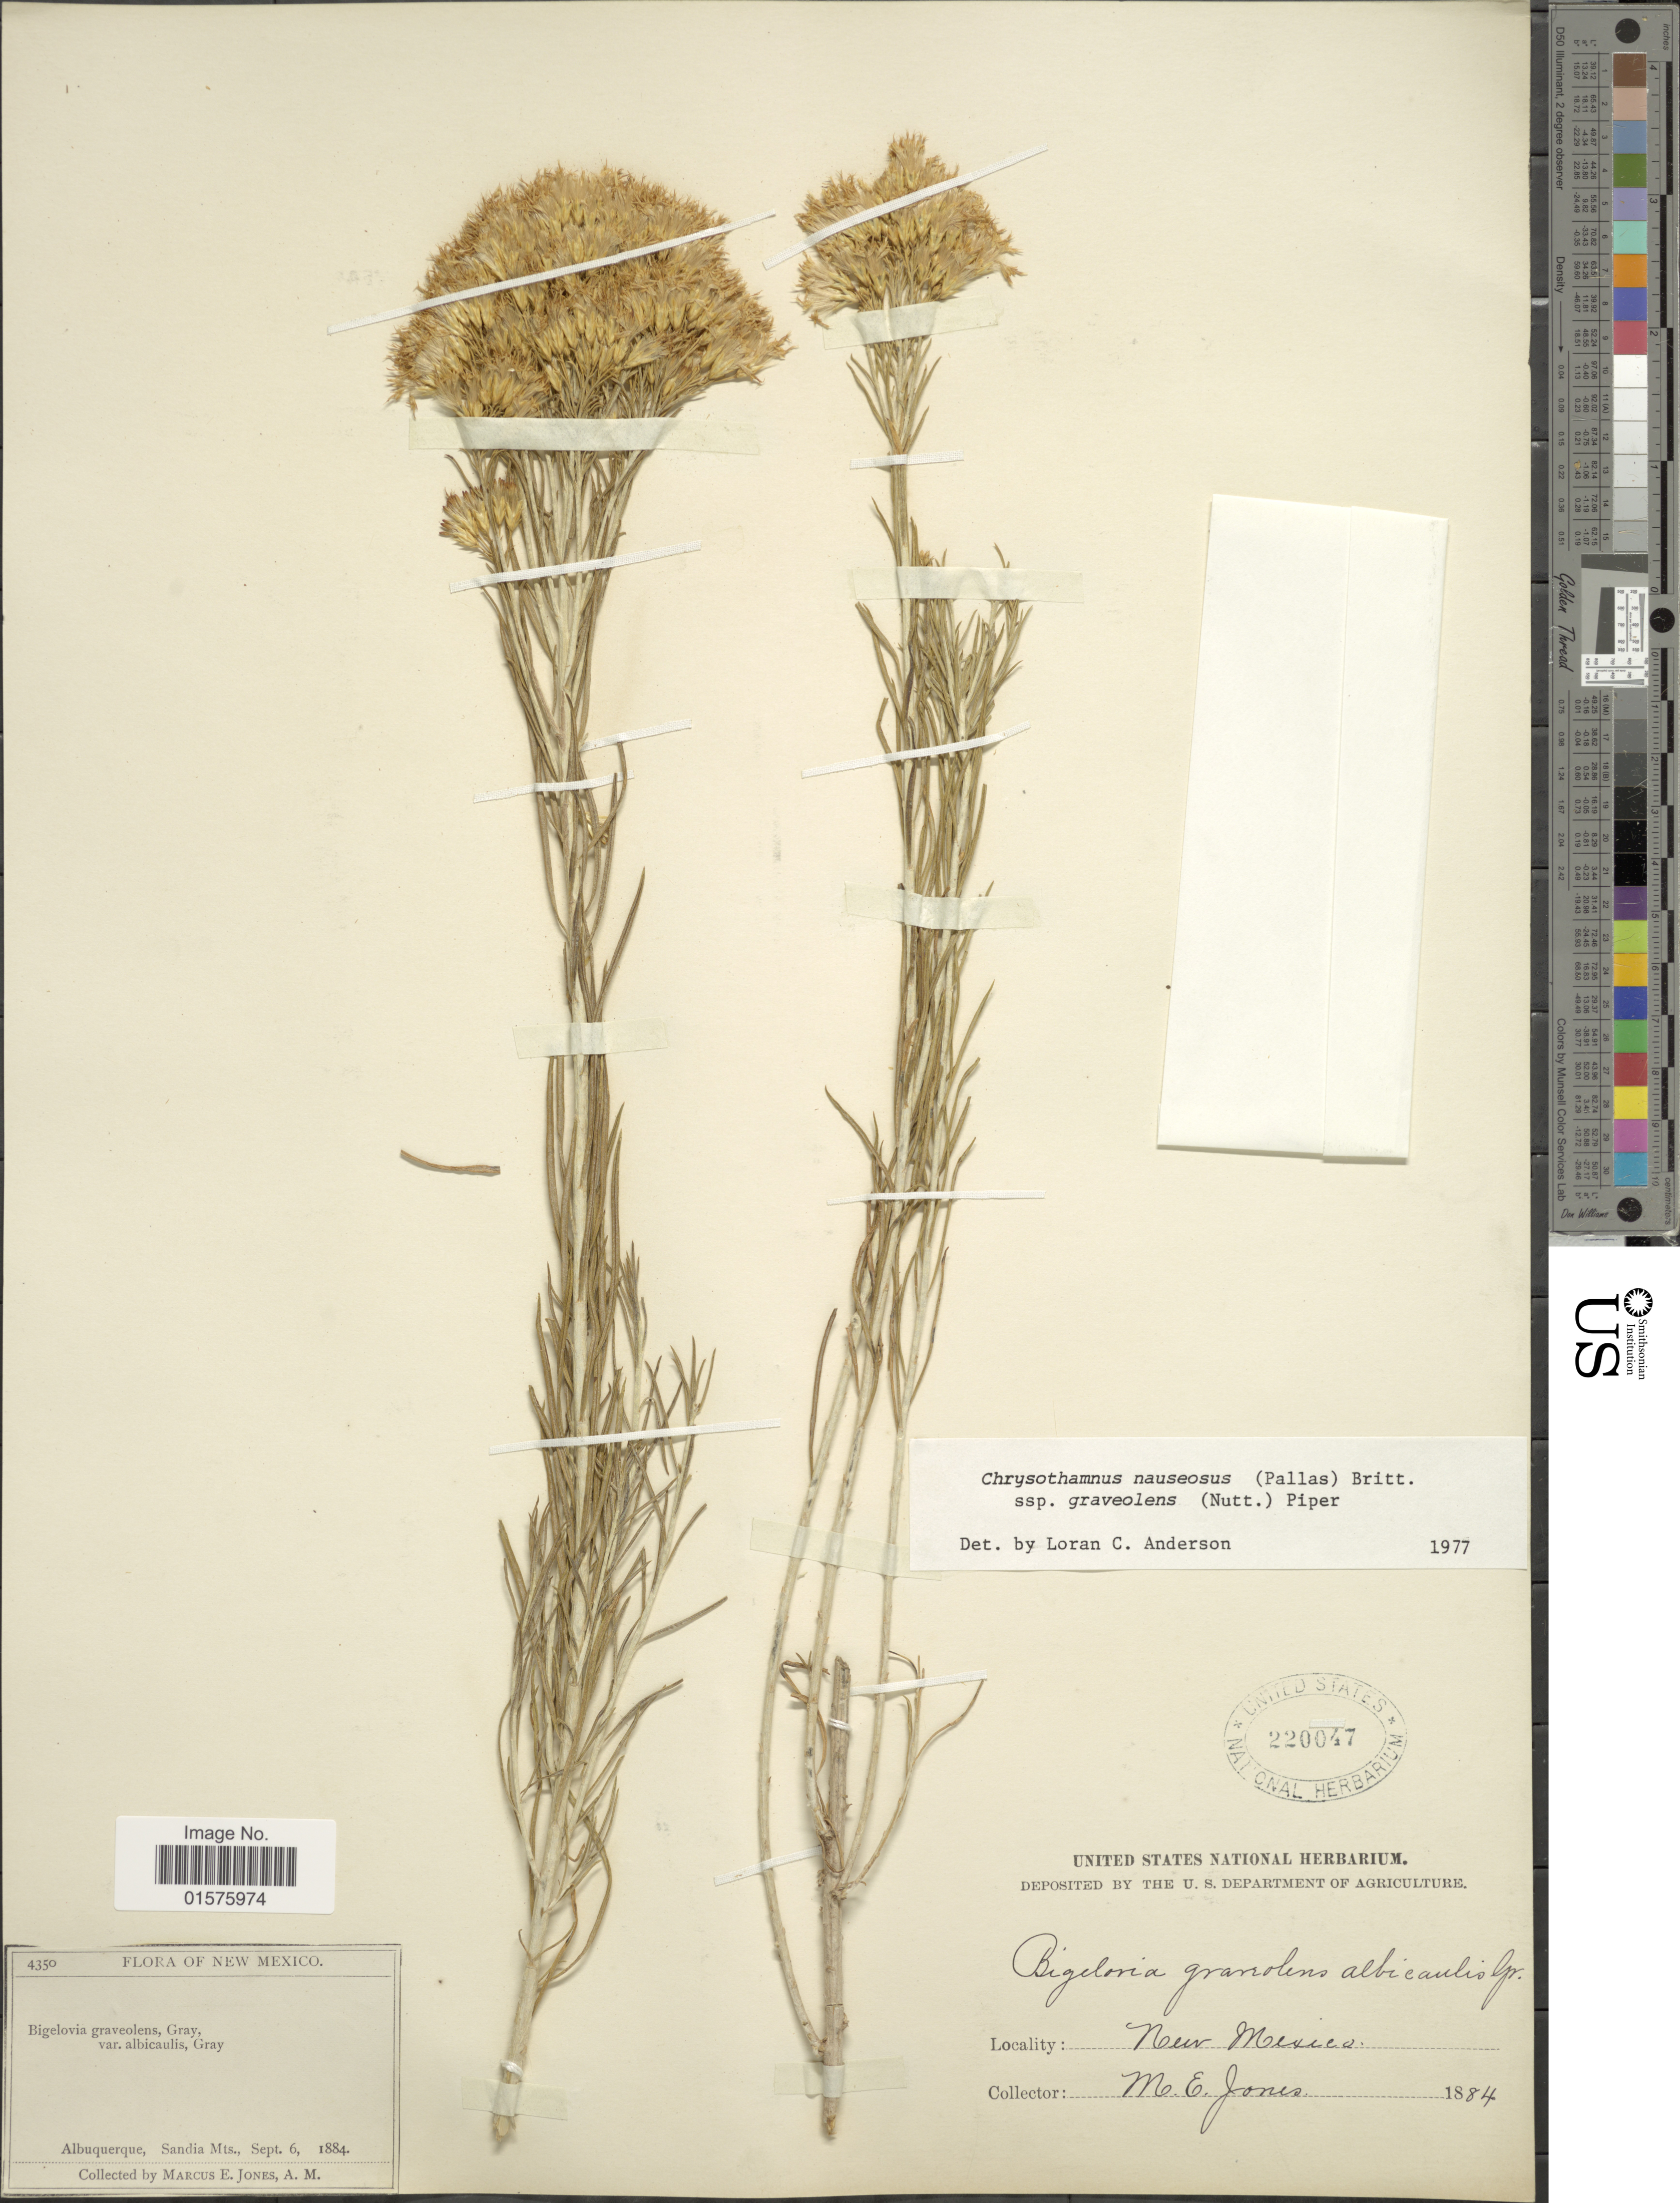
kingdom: Plantae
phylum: Tracheophyta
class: Magnoliopsida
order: Asterales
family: Asteraceae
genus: Ericameria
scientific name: Ericameria nauseosa var. graveolens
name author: (Nutt.) Reveal & Schuyler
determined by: Urbatsch, Lowell E., Curator (LSU), Louisiana State University (UNITED STATES)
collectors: M. E. Jones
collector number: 4350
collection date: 1884-09-06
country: United States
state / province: New Mexico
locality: Albuquerque, Sandia Mts.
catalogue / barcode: US 220047